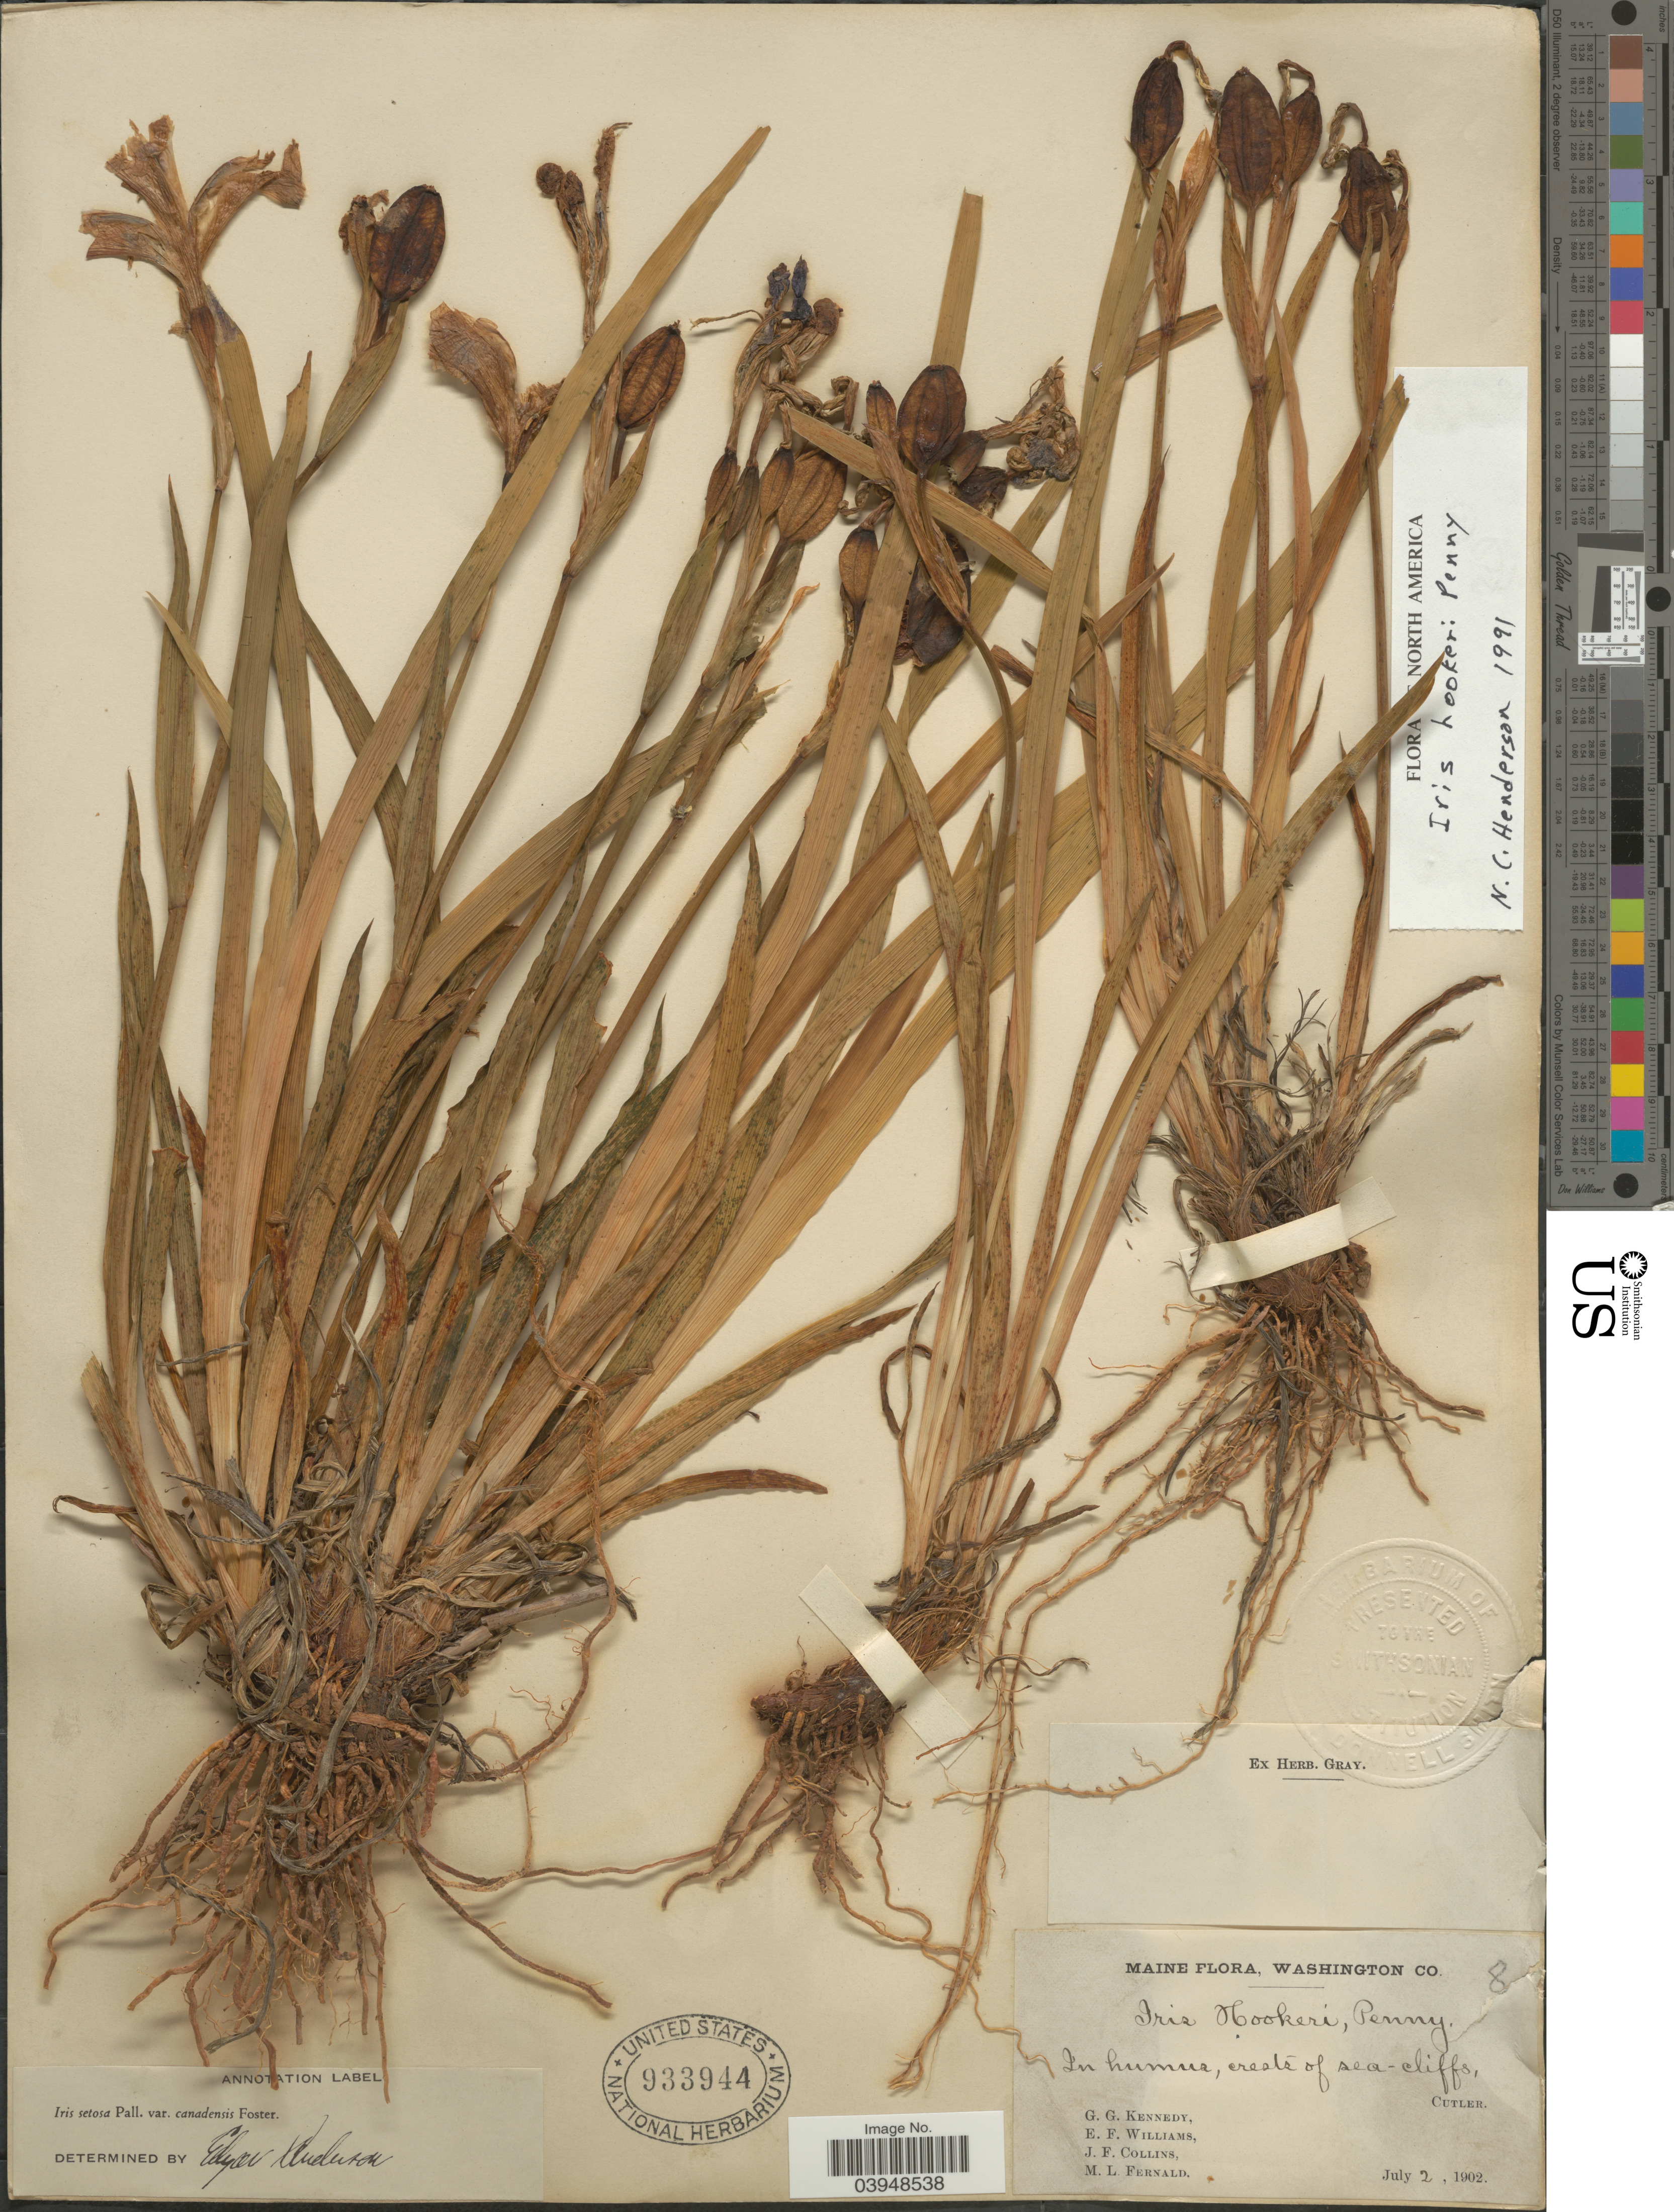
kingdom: Plantae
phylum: Tracheophyta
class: Liliopsida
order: Asparagales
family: Iridaceae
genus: Iris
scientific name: Iris hookeri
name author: Penny ex G. Don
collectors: G. Kennedy, E. Williams, J. Collins & M. L. Fernald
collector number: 8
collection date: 1902-07-02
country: United States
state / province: Maine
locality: Washington Co.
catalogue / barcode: US 933944